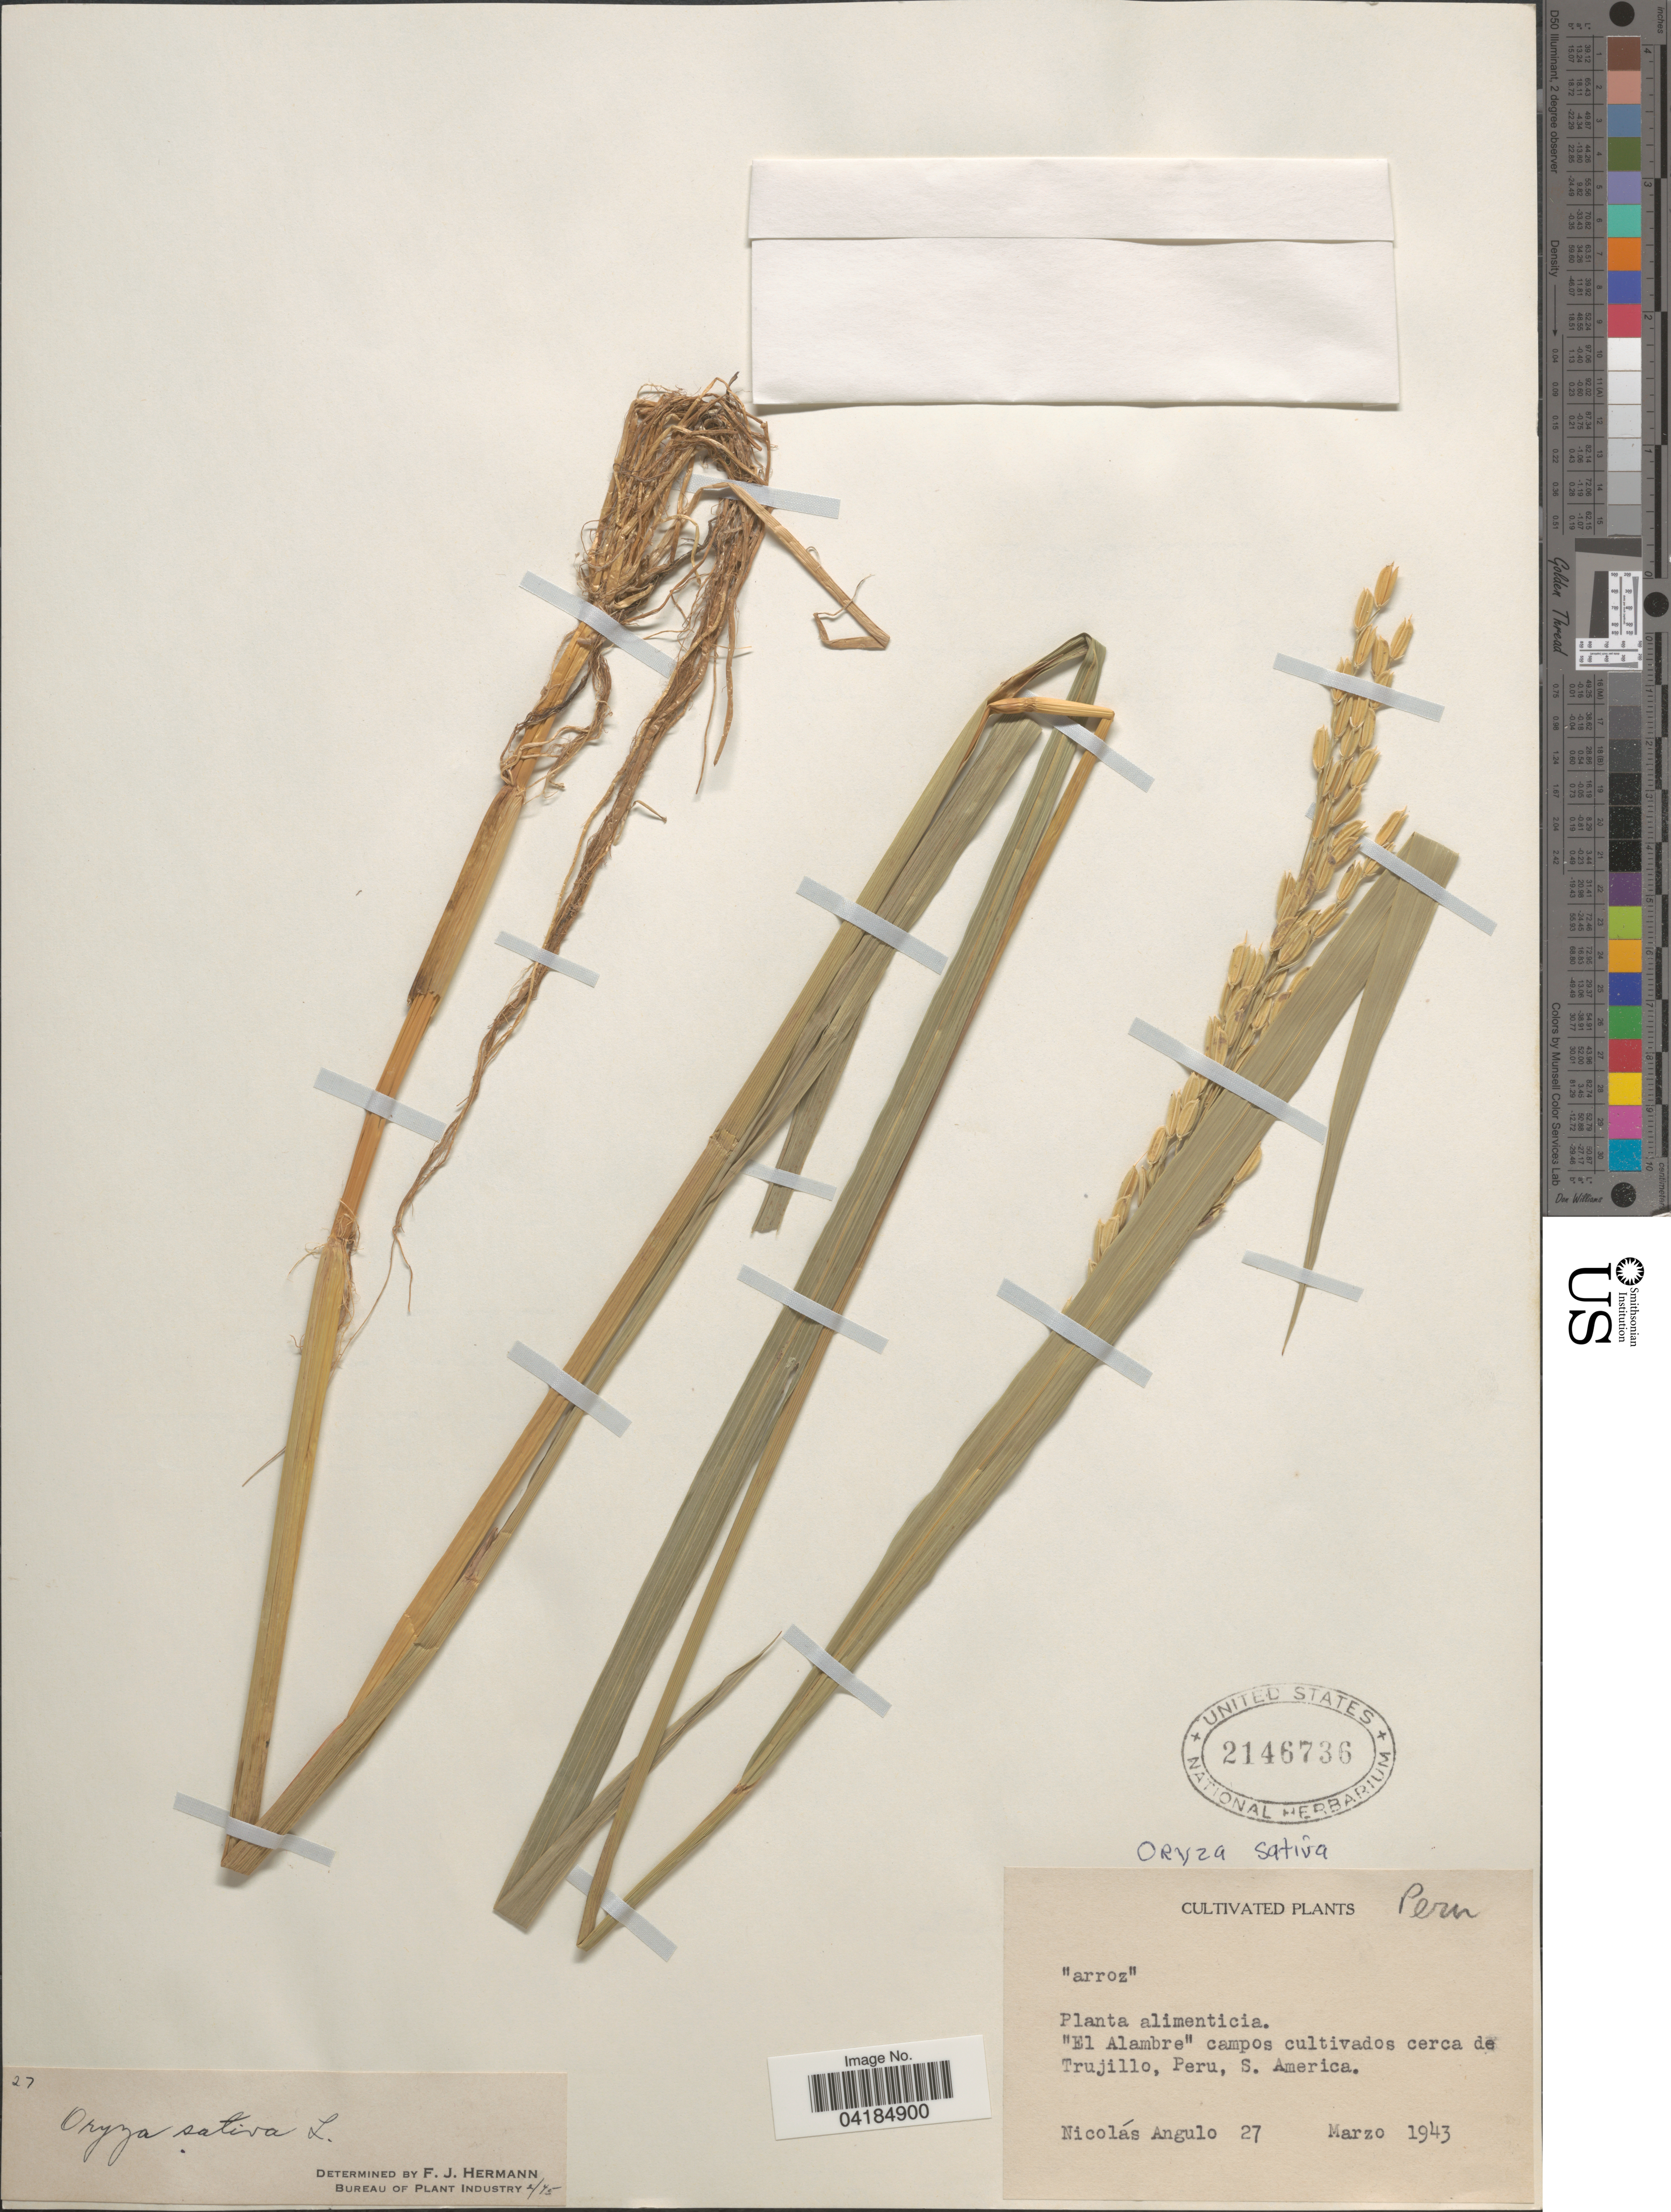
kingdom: Plantae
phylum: Tracheophyta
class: Liliopsida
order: Poales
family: Poaceae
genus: Oryza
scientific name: Oryza sativa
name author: L.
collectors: N. Angulo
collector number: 27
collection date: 1943-03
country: Peru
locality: El Alambre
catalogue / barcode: US 2146736